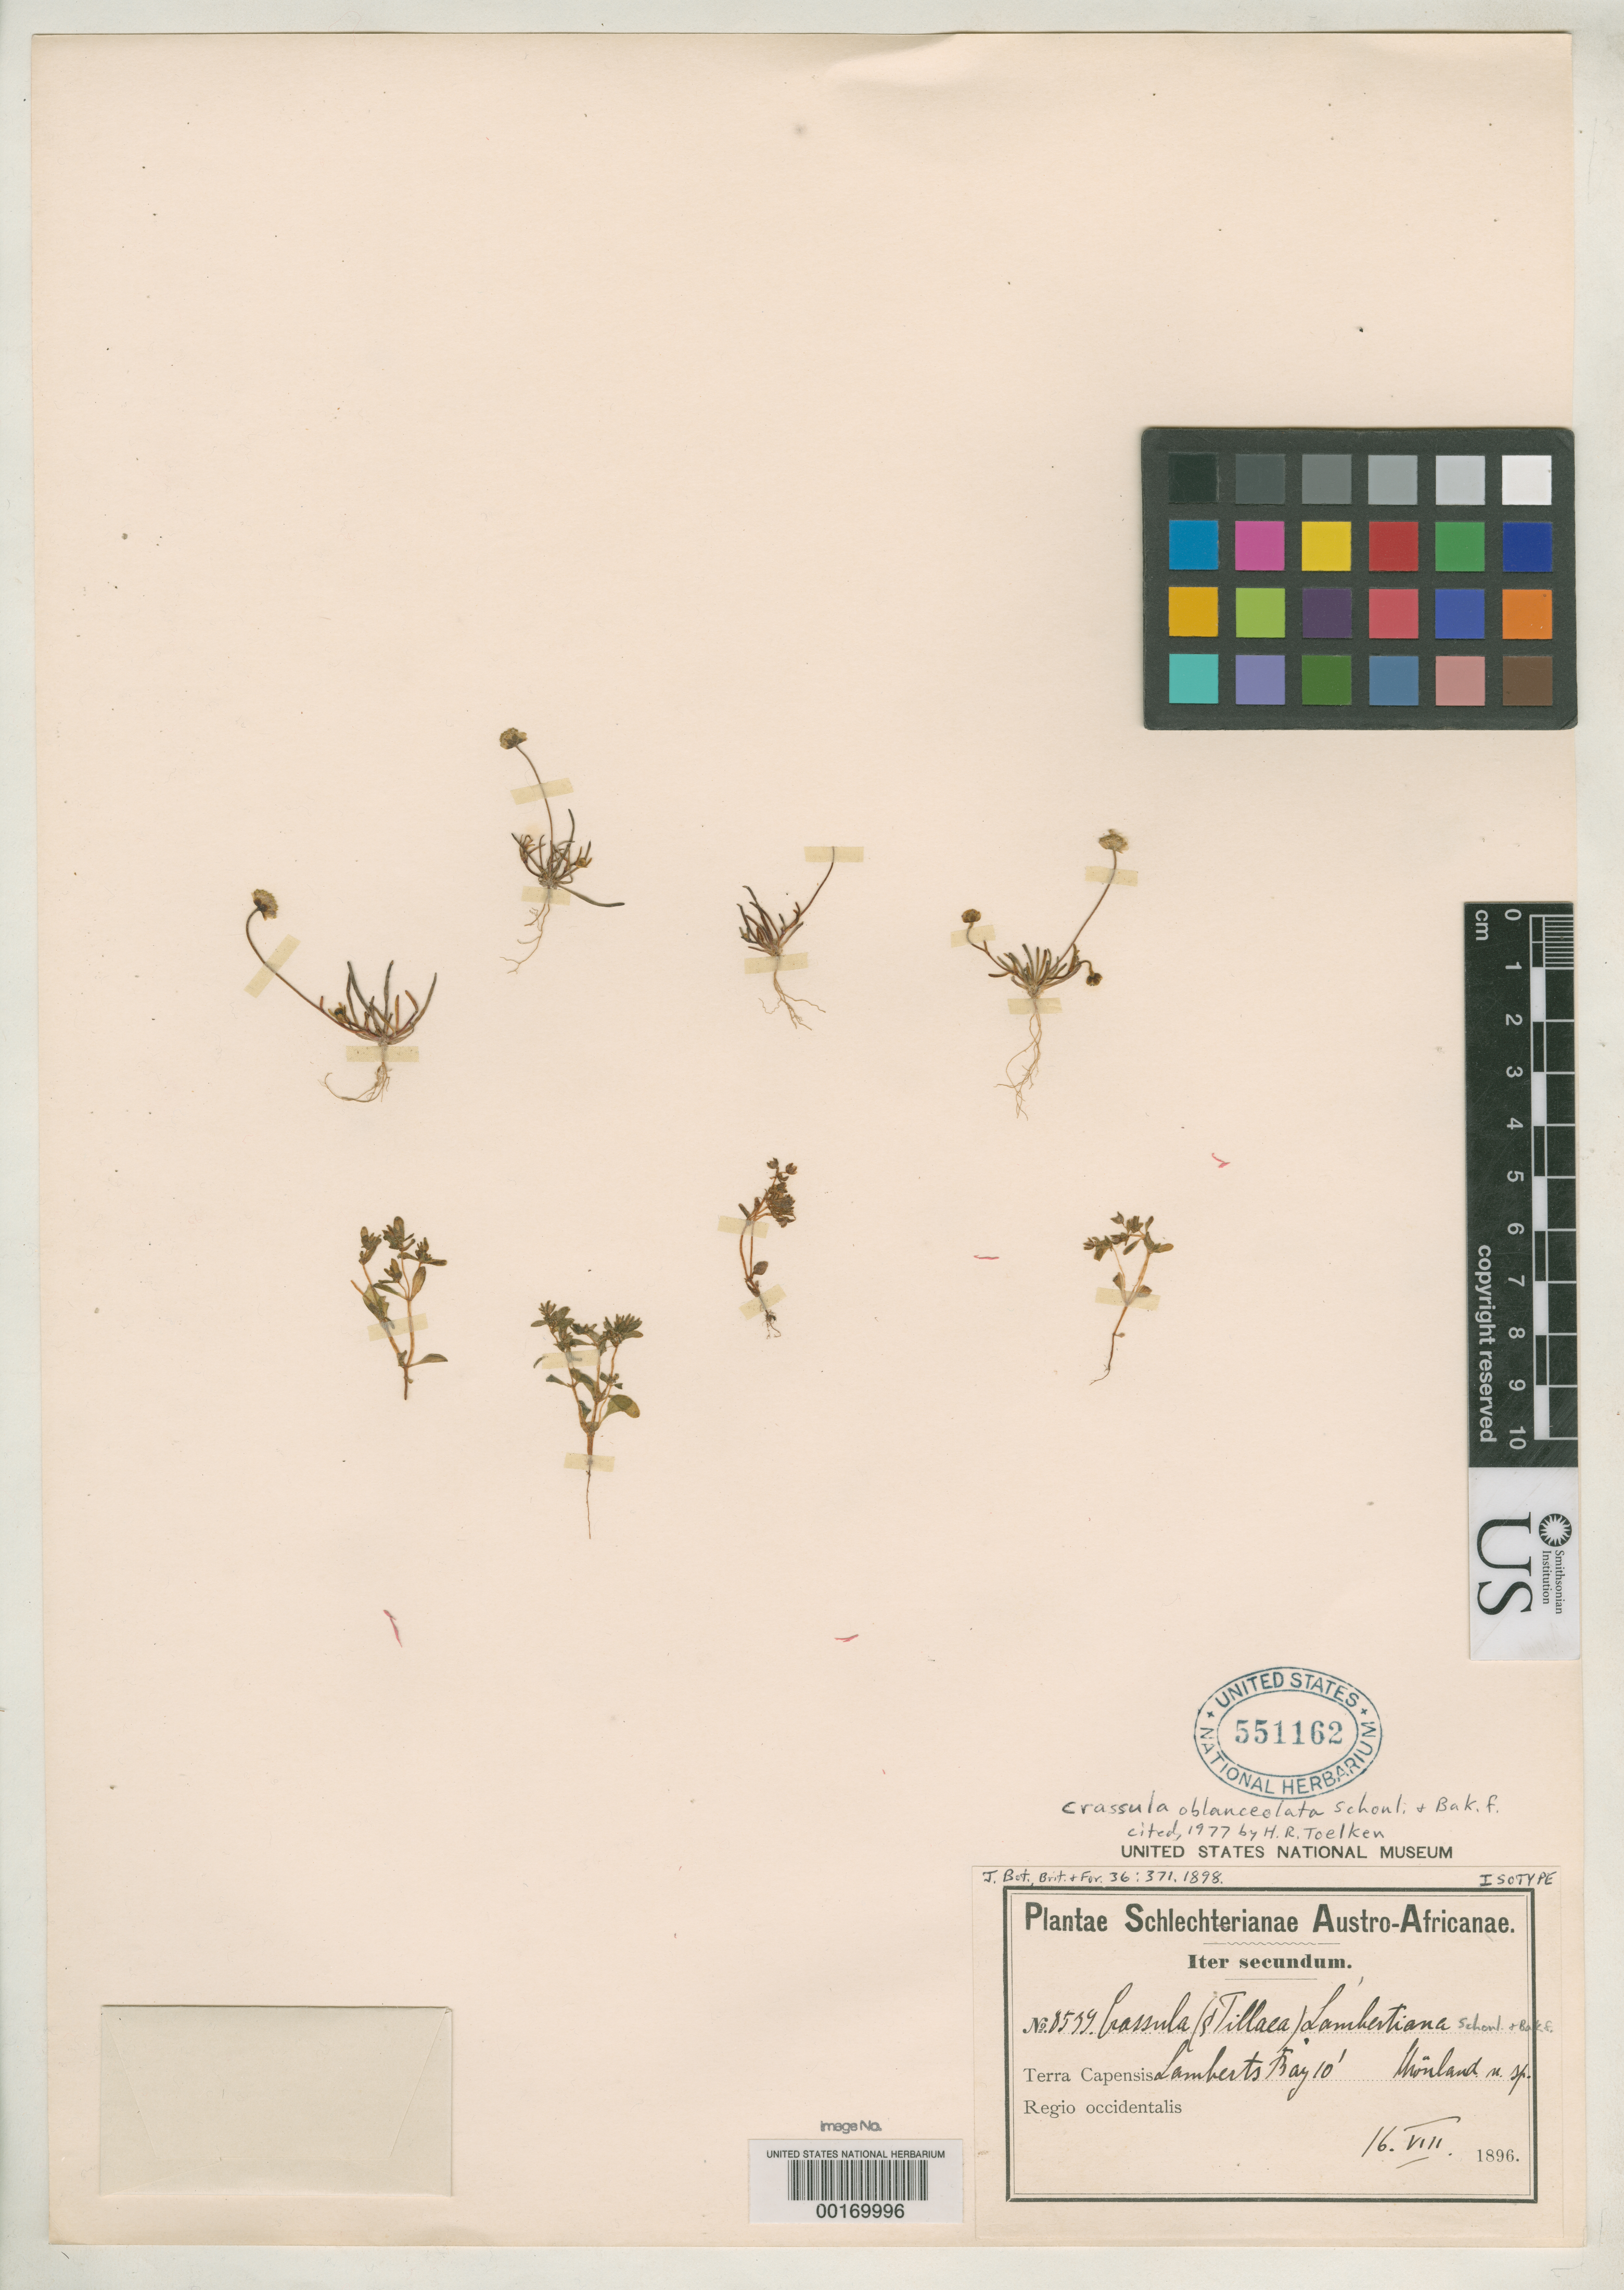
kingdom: Plantae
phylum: Tracheophyta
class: Magnoliopsida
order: Saxifragales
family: Crassulaceae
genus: Crassula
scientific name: Crassula lambertiana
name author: Schönland & Baker f.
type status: Isotype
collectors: F. R. R. Schlechter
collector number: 8539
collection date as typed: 16 Aug 1896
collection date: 1896-08-16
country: South Africa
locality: Lamberts Bay.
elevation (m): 3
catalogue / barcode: US 551162